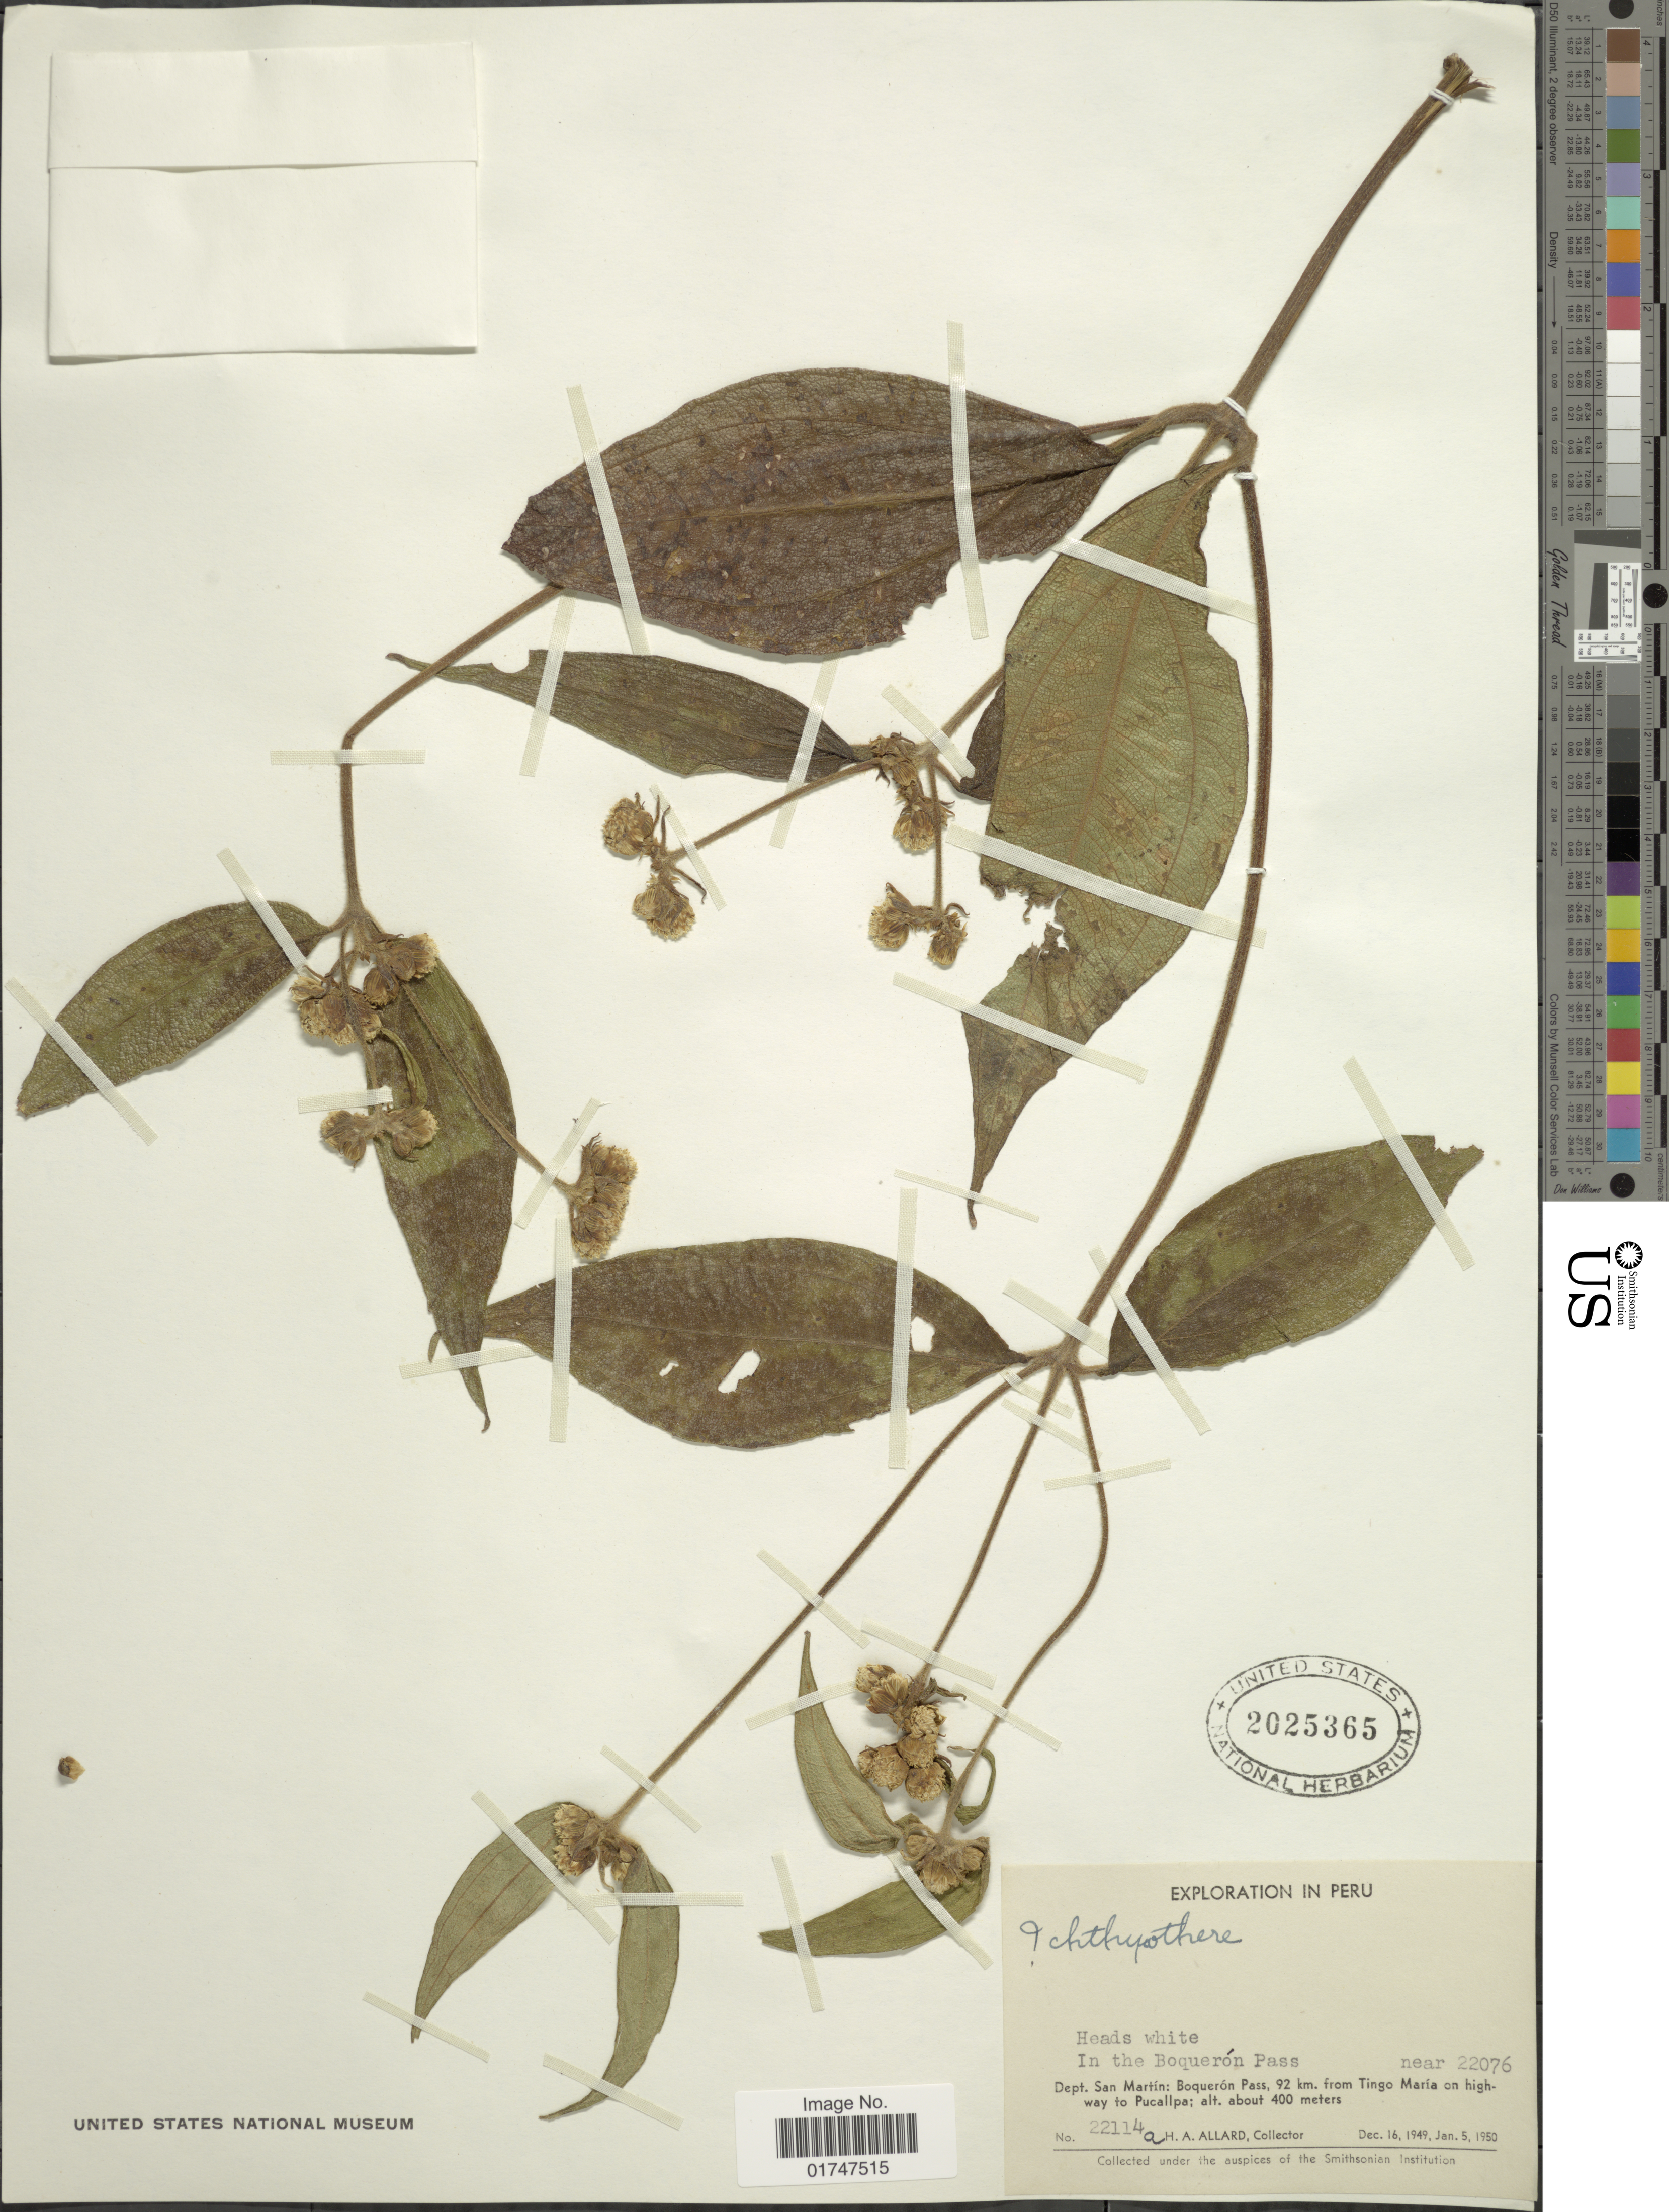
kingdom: Plantae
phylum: Tracheophyta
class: Magnoliopsida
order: Asterales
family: Asteraceae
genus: Ichthyothere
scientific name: Ichthyothere sp.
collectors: H. A. Allard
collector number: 22114a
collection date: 1949-12-16/1950-01-05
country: Peru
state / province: San Martín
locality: In the Boquerón Pass near 22076. Dept. San Martín: Boquerón Pass, 92 km. from Tingo María on highway to Pucallpa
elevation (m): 400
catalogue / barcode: US 2025365